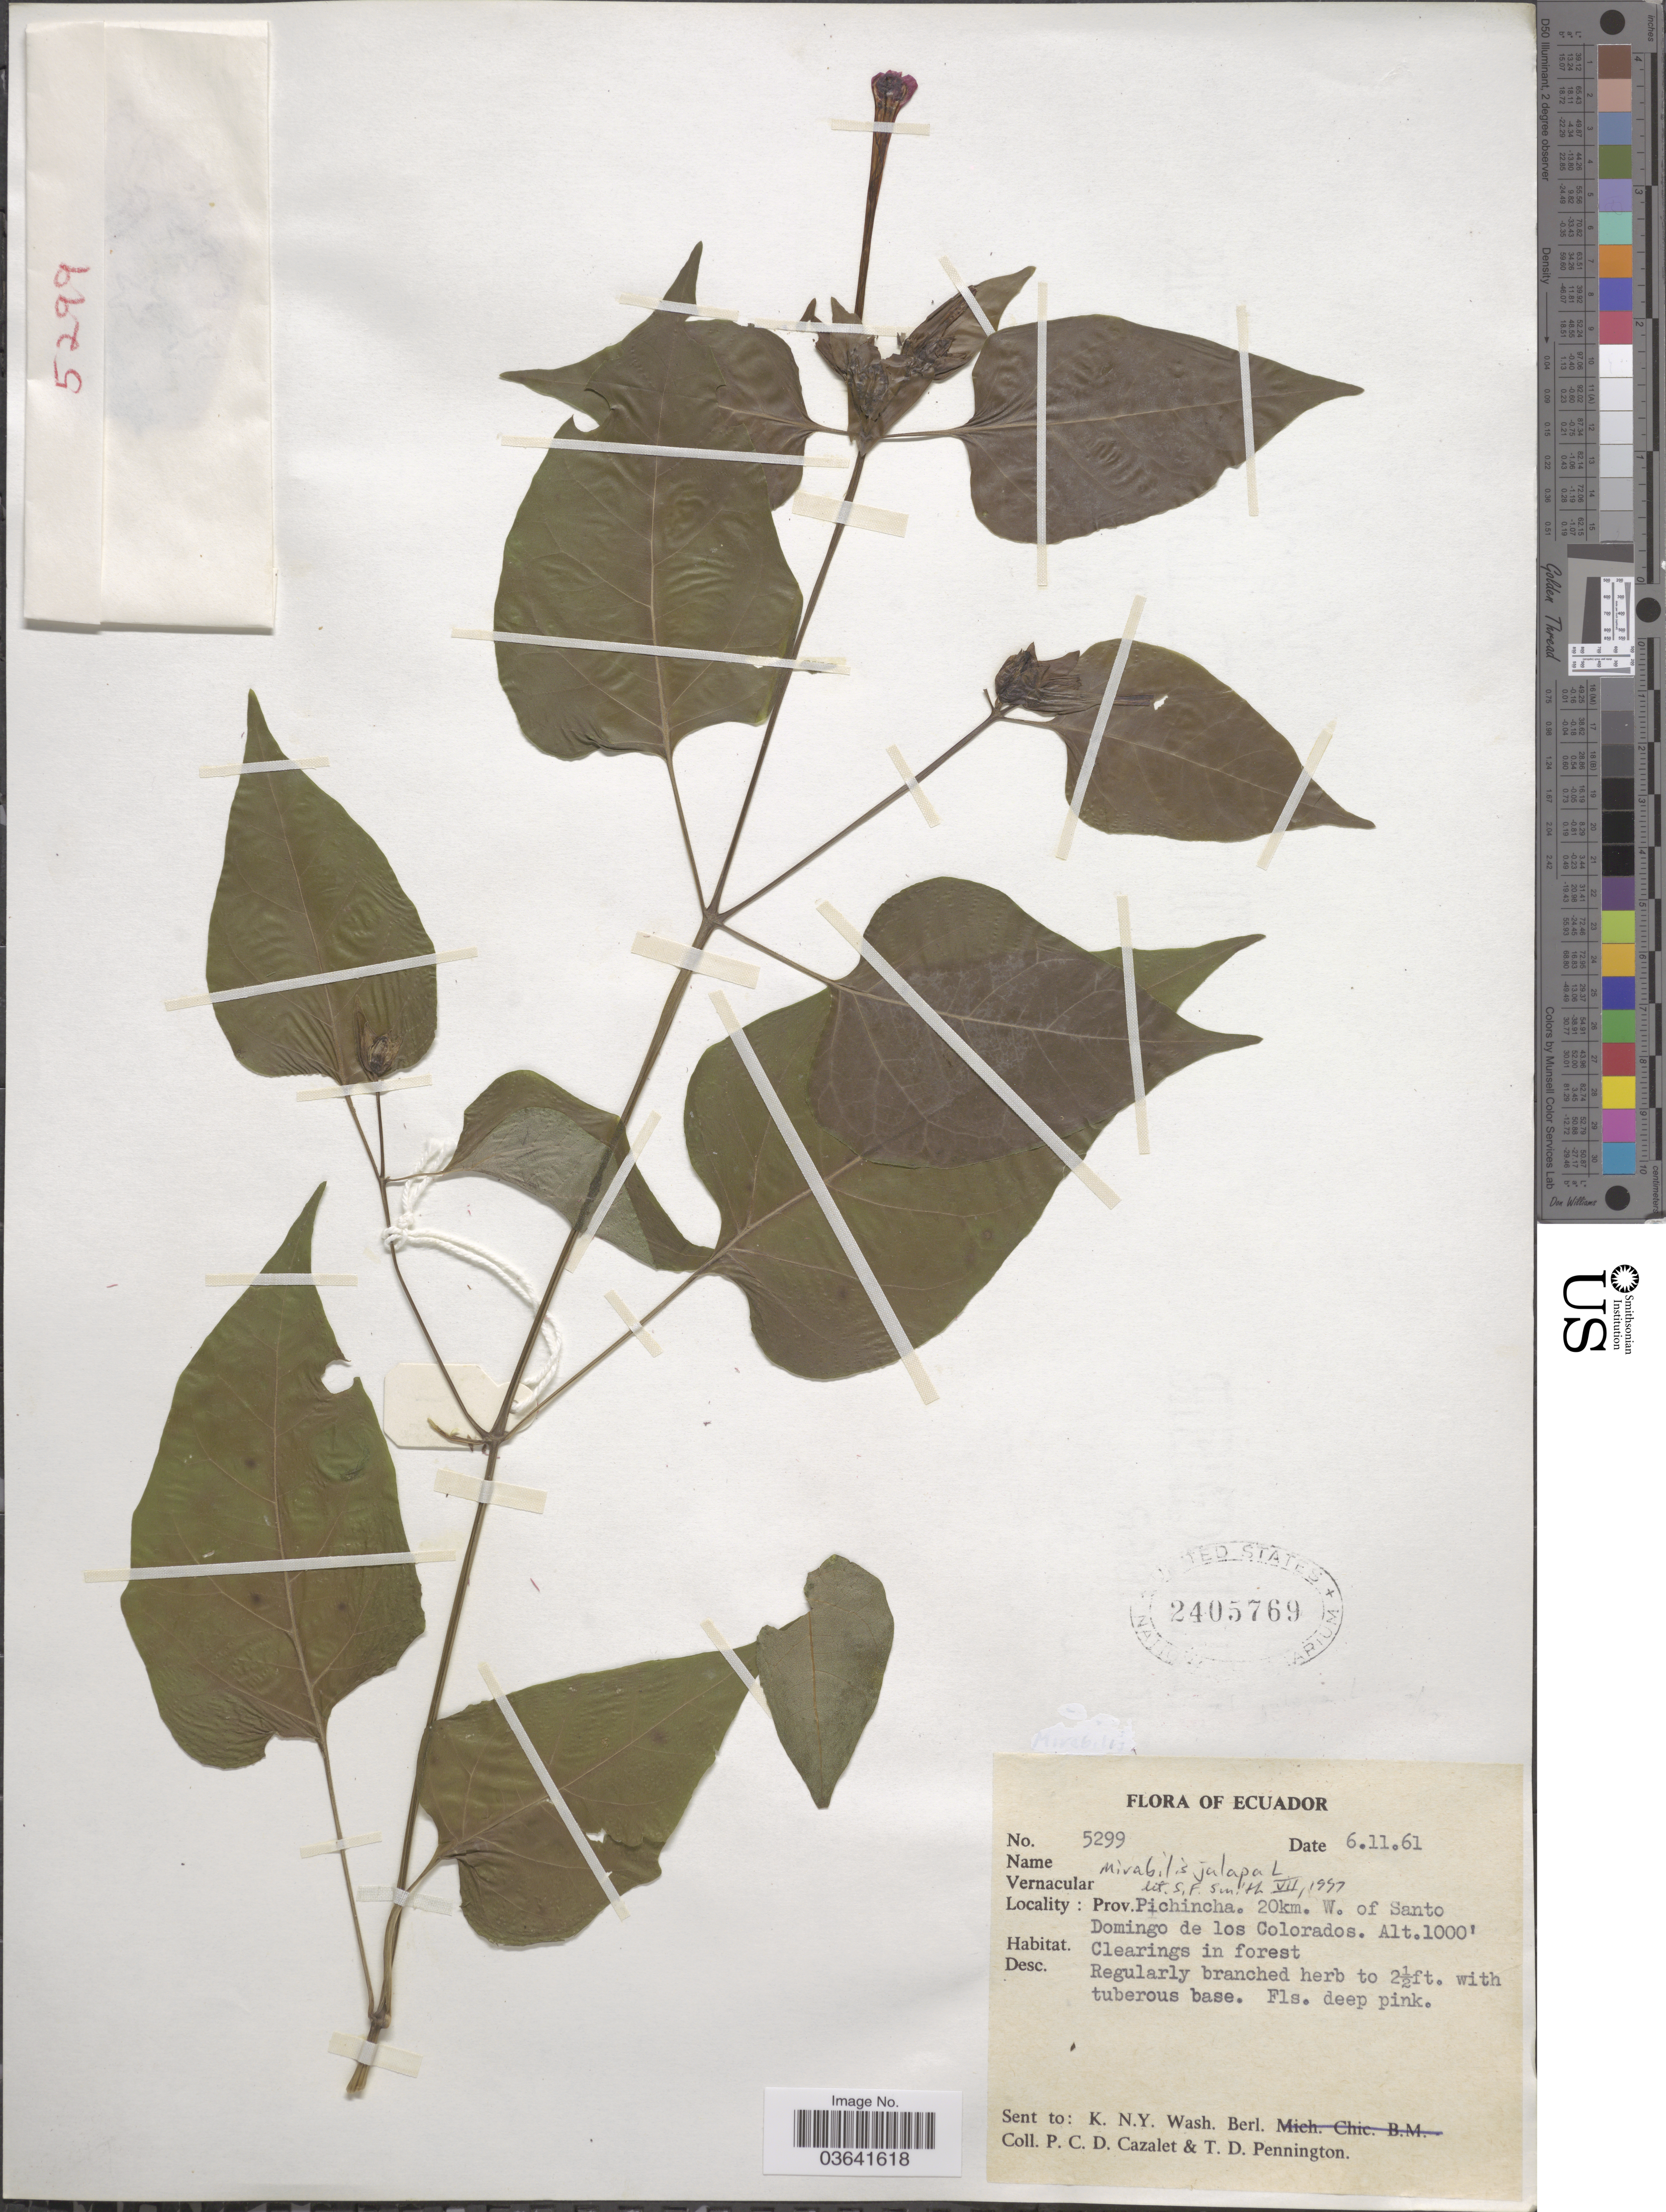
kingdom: Plantae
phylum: Tracheophyta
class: Magnoliopsida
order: Caryophyllales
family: Nyctaginaceae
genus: Mirabilis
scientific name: Mirabilis jalapa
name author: L.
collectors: P. C. D. Cazalet & T. D. Pennington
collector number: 5299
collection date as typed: Transcribed d/m/y: 6/11/61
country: Ecuador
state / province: Pichincha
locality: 20km. W. of Santo Domingo de los Colorados.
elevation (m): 305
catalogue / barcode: US 2405769